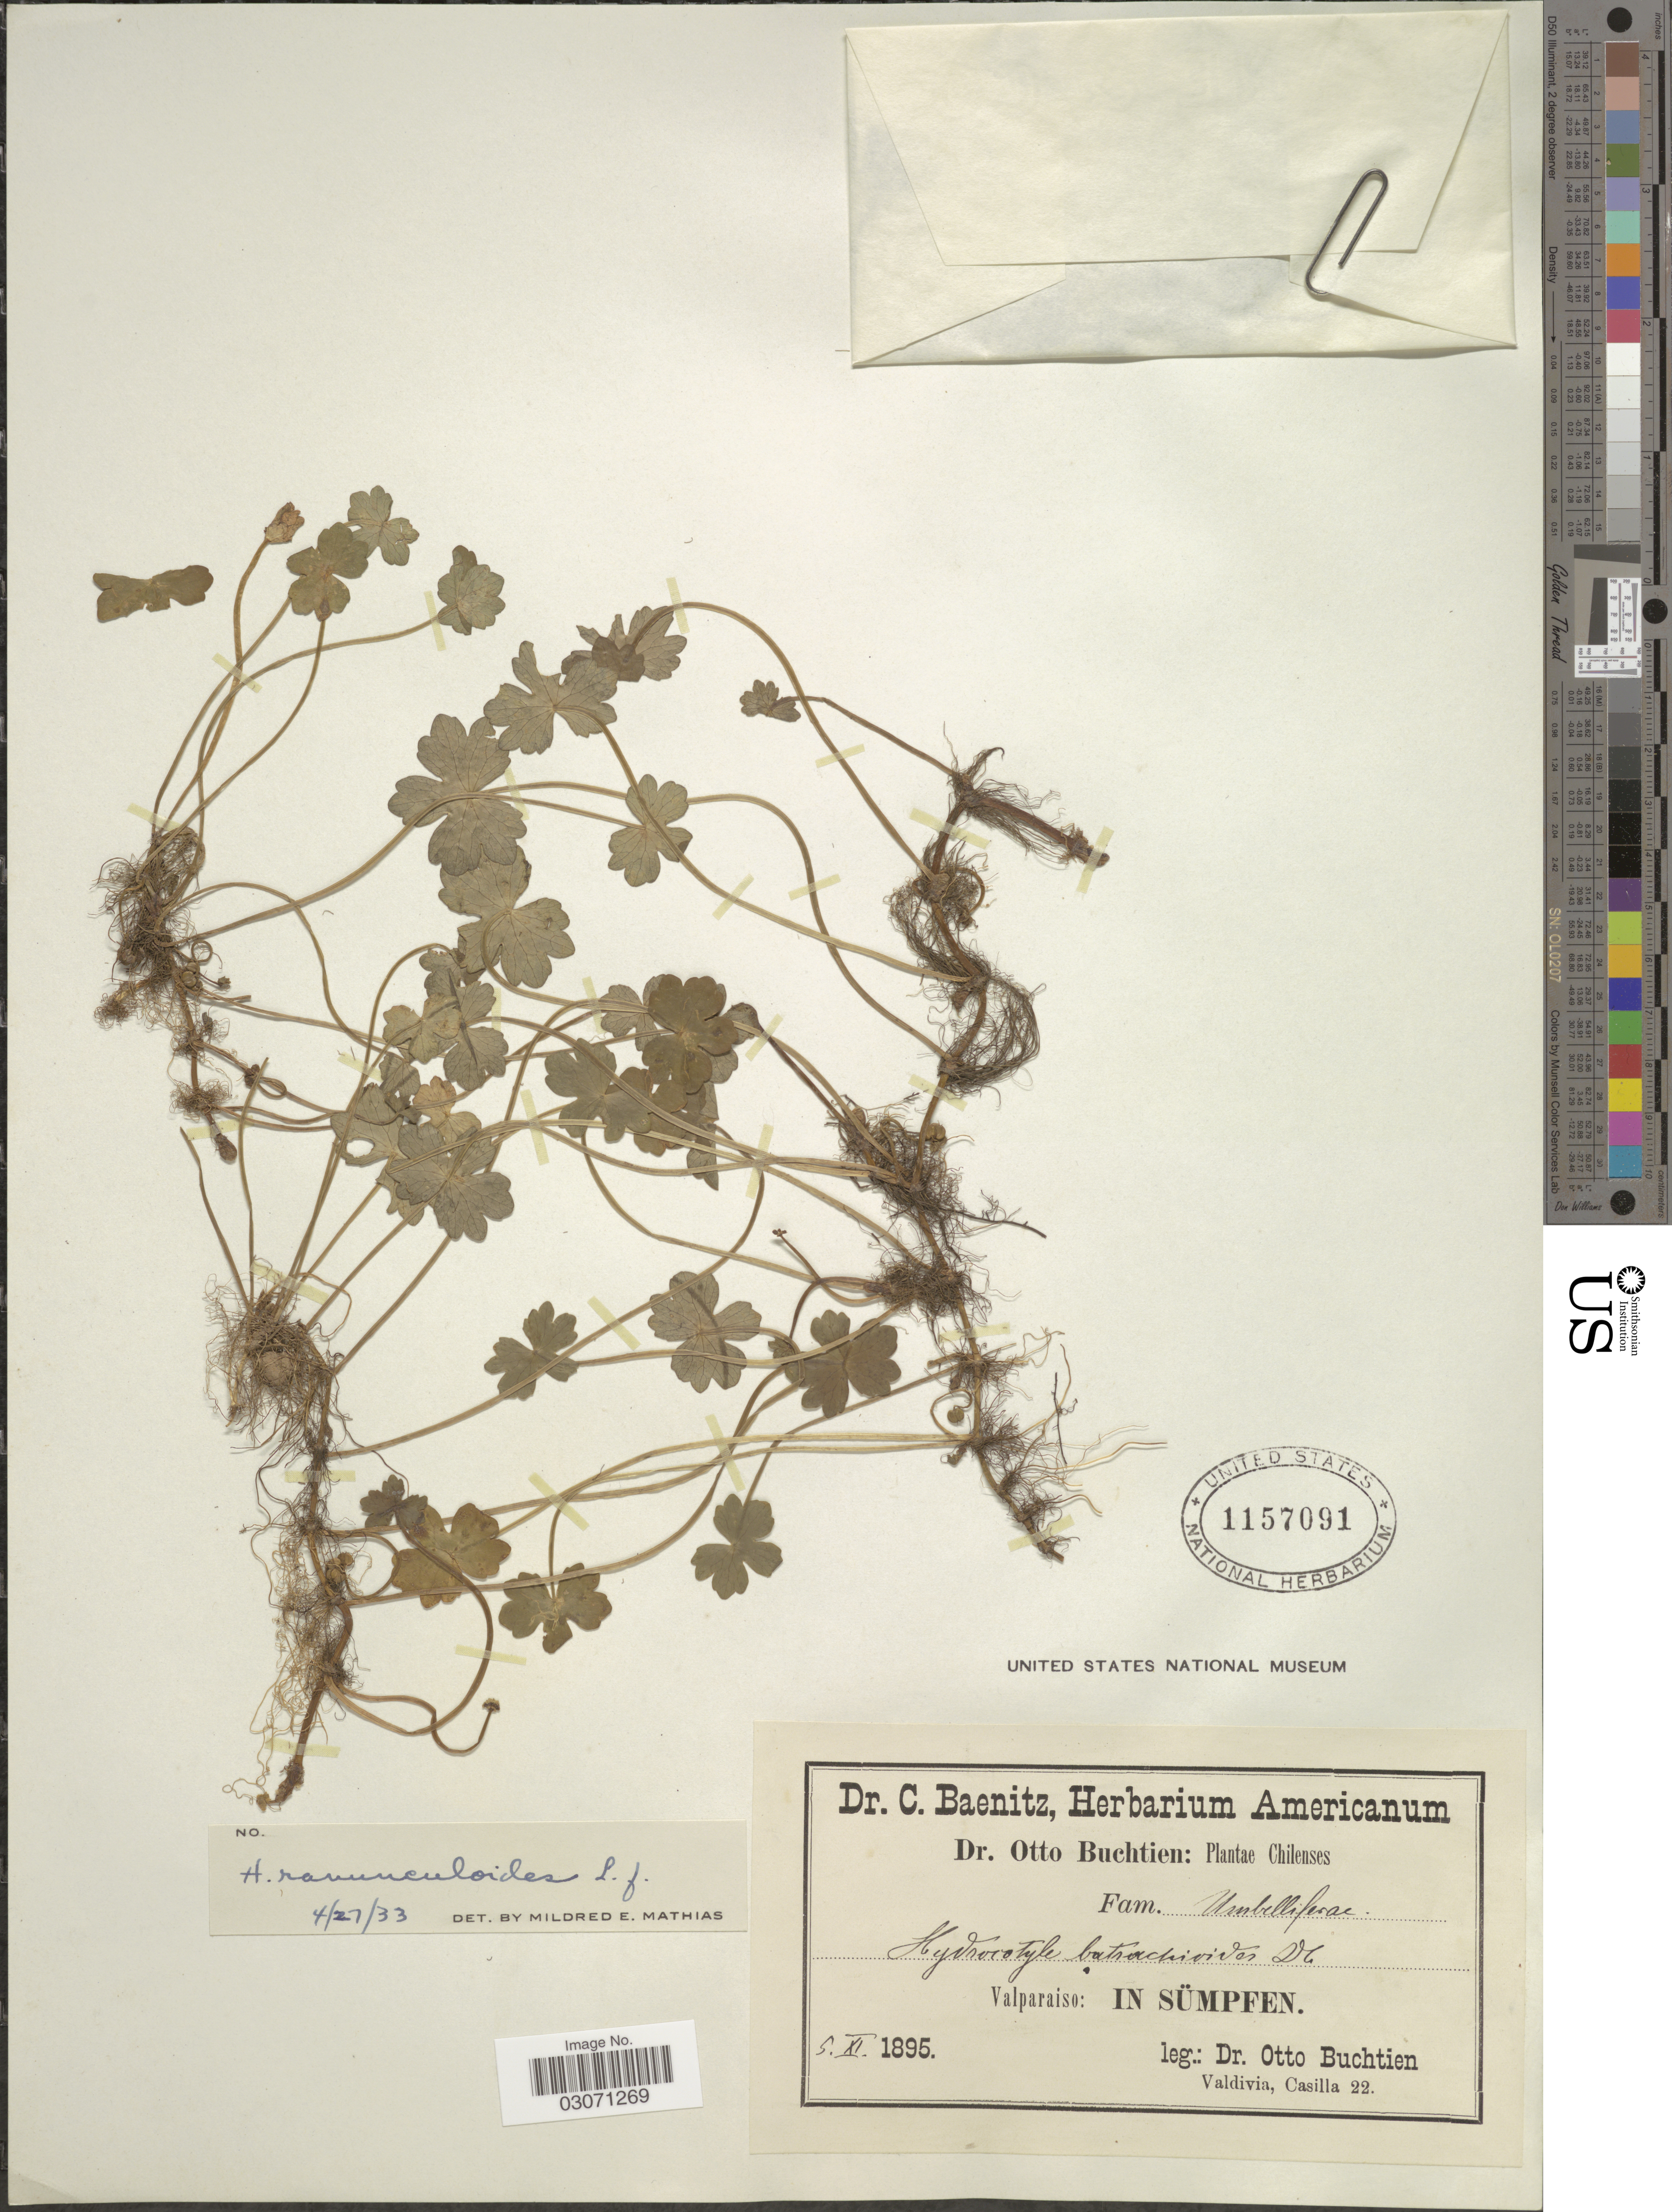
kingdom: Plantae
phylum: Tracheophyta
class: Magnoliopsida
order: Apiales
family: Araliaceae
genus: Hydrocotyle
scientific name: Hydrocotyle ranunculoides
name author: L. f.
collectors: O. Buchtien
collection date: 1895-11-05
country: Chile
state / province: Valparaíso (V)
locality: In Sümpfen.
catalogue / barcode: US 1157091